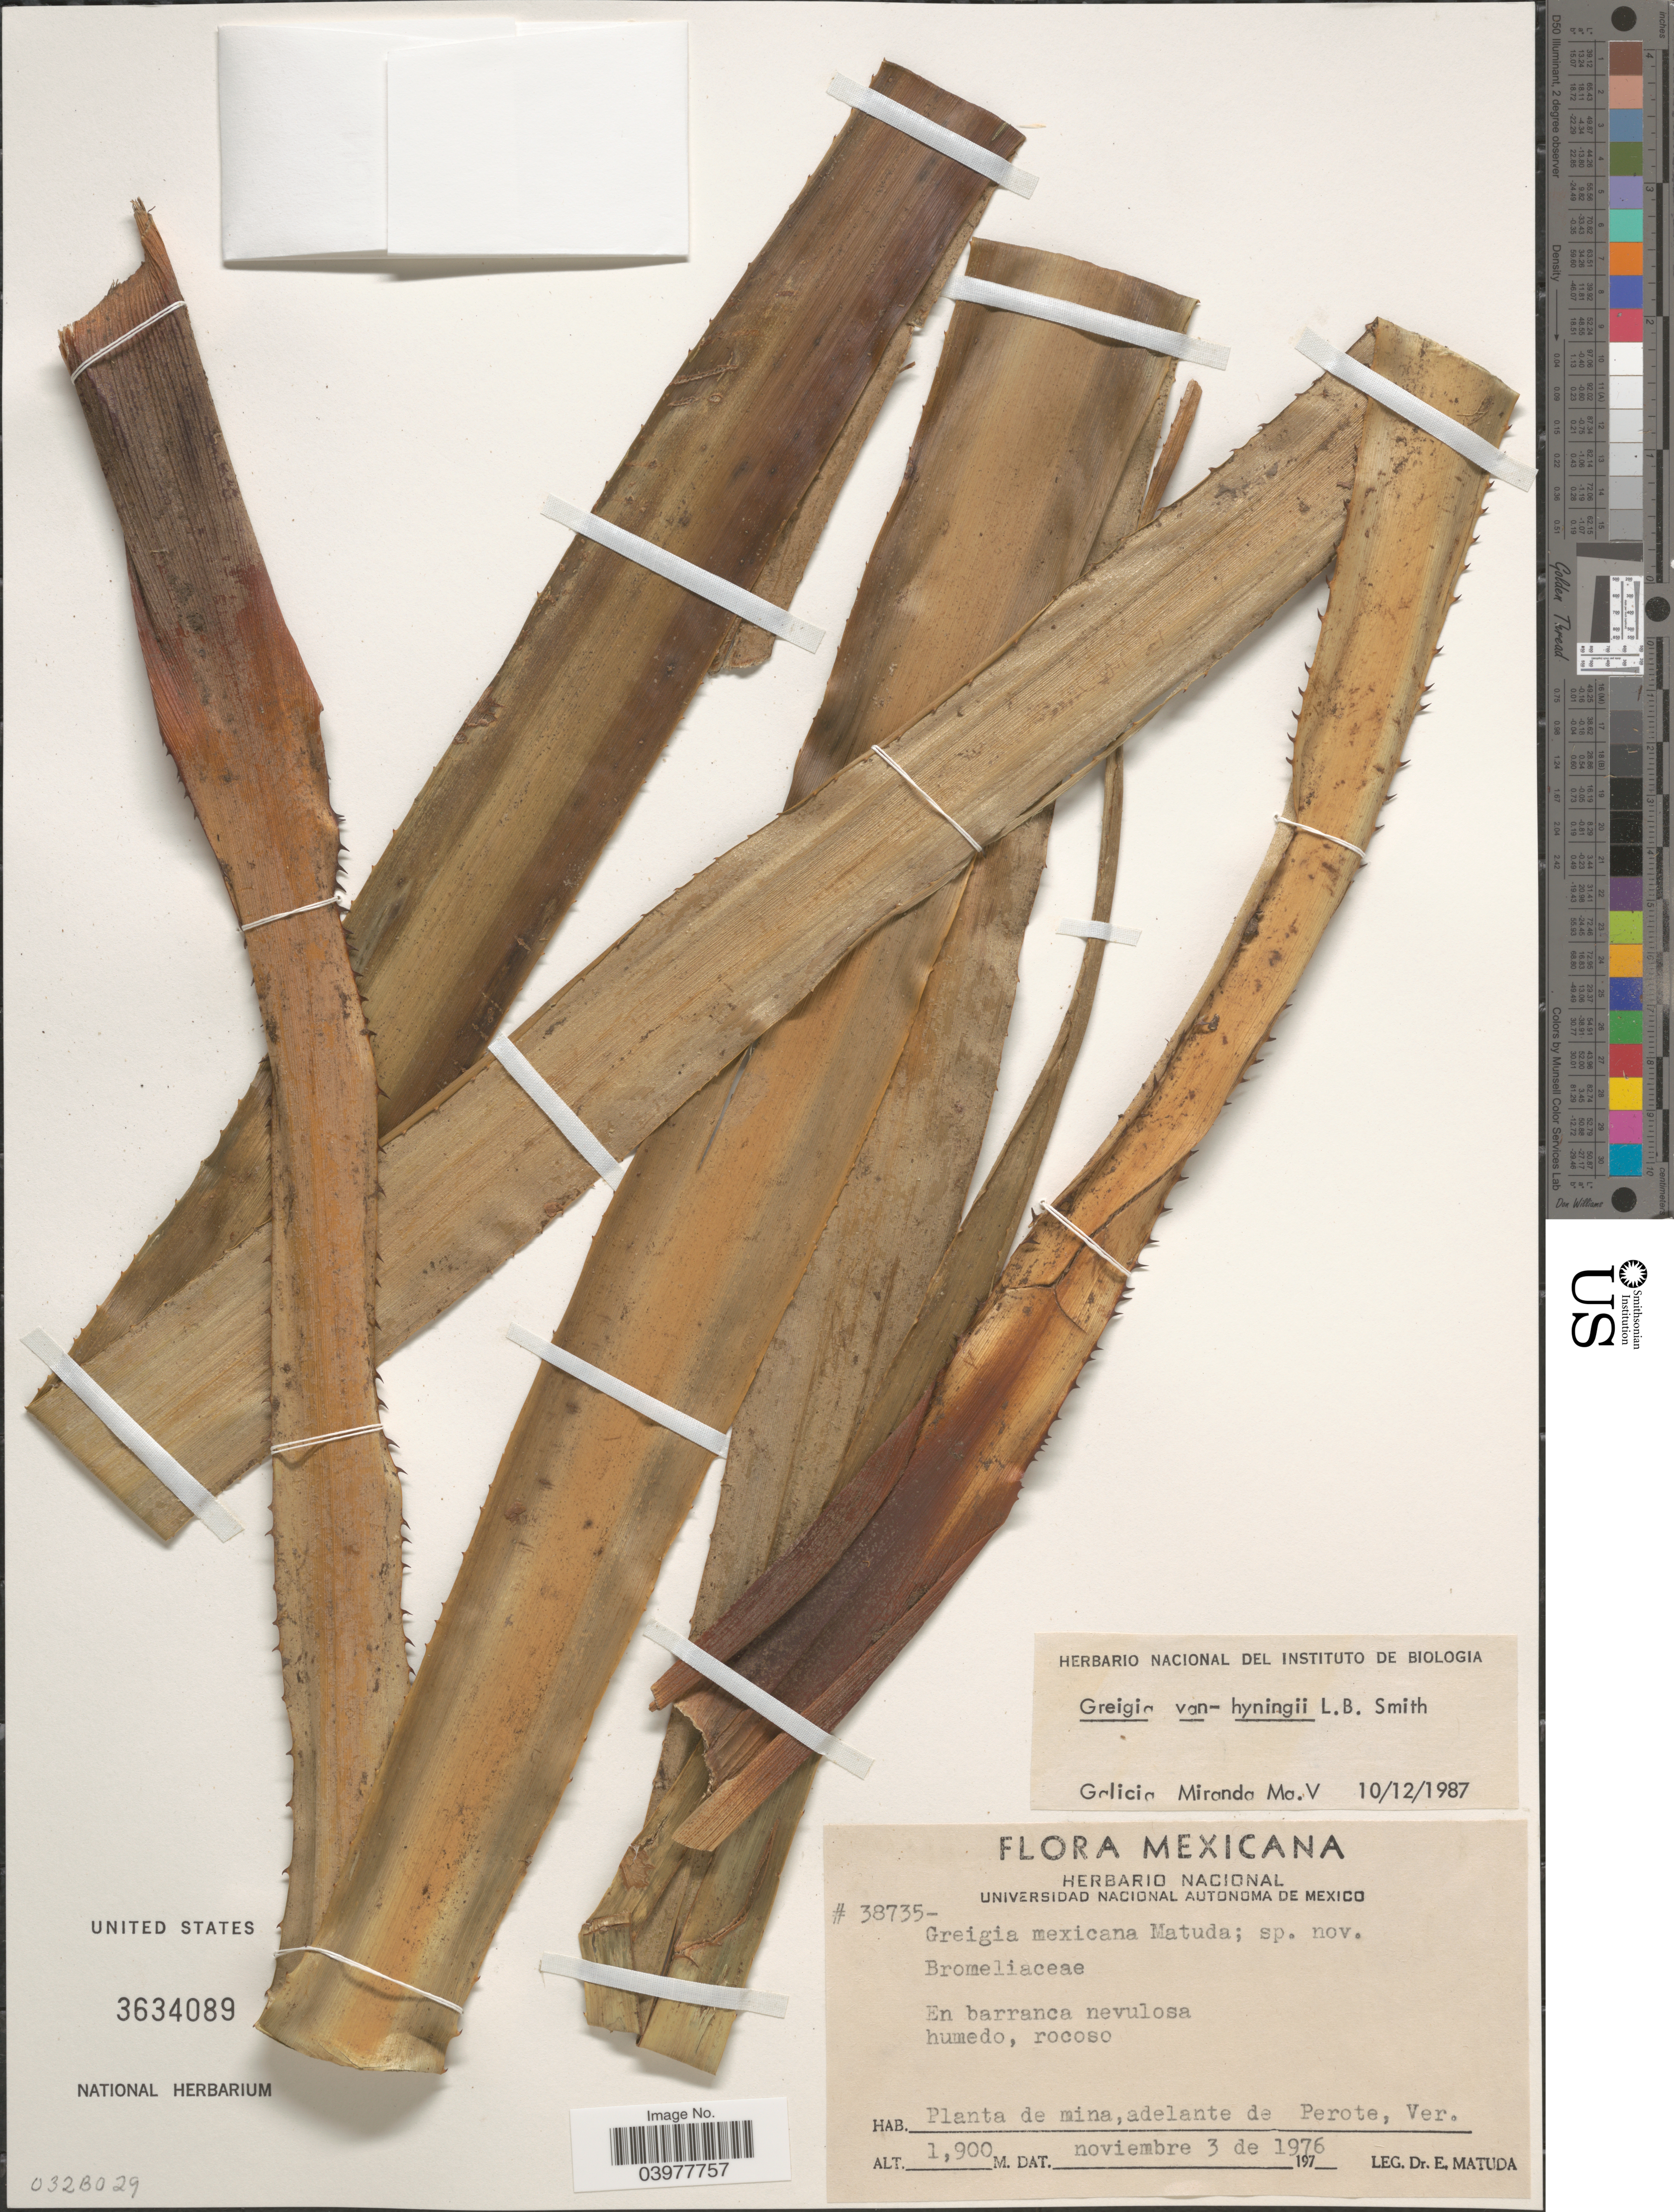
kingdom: Plantae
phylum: Tracheophyta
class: Liliopsida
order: Poales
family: Bromeliaceae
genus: Greigia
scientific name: Greigia van-hyningii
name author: L.B. Sm.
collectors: E. Matuda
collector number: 38735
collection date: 1976-11-03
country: Mexico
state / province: Veracruz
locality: Planta de mina, adelante de Perote, Ver.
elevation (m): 1900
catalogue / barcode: US 3634089